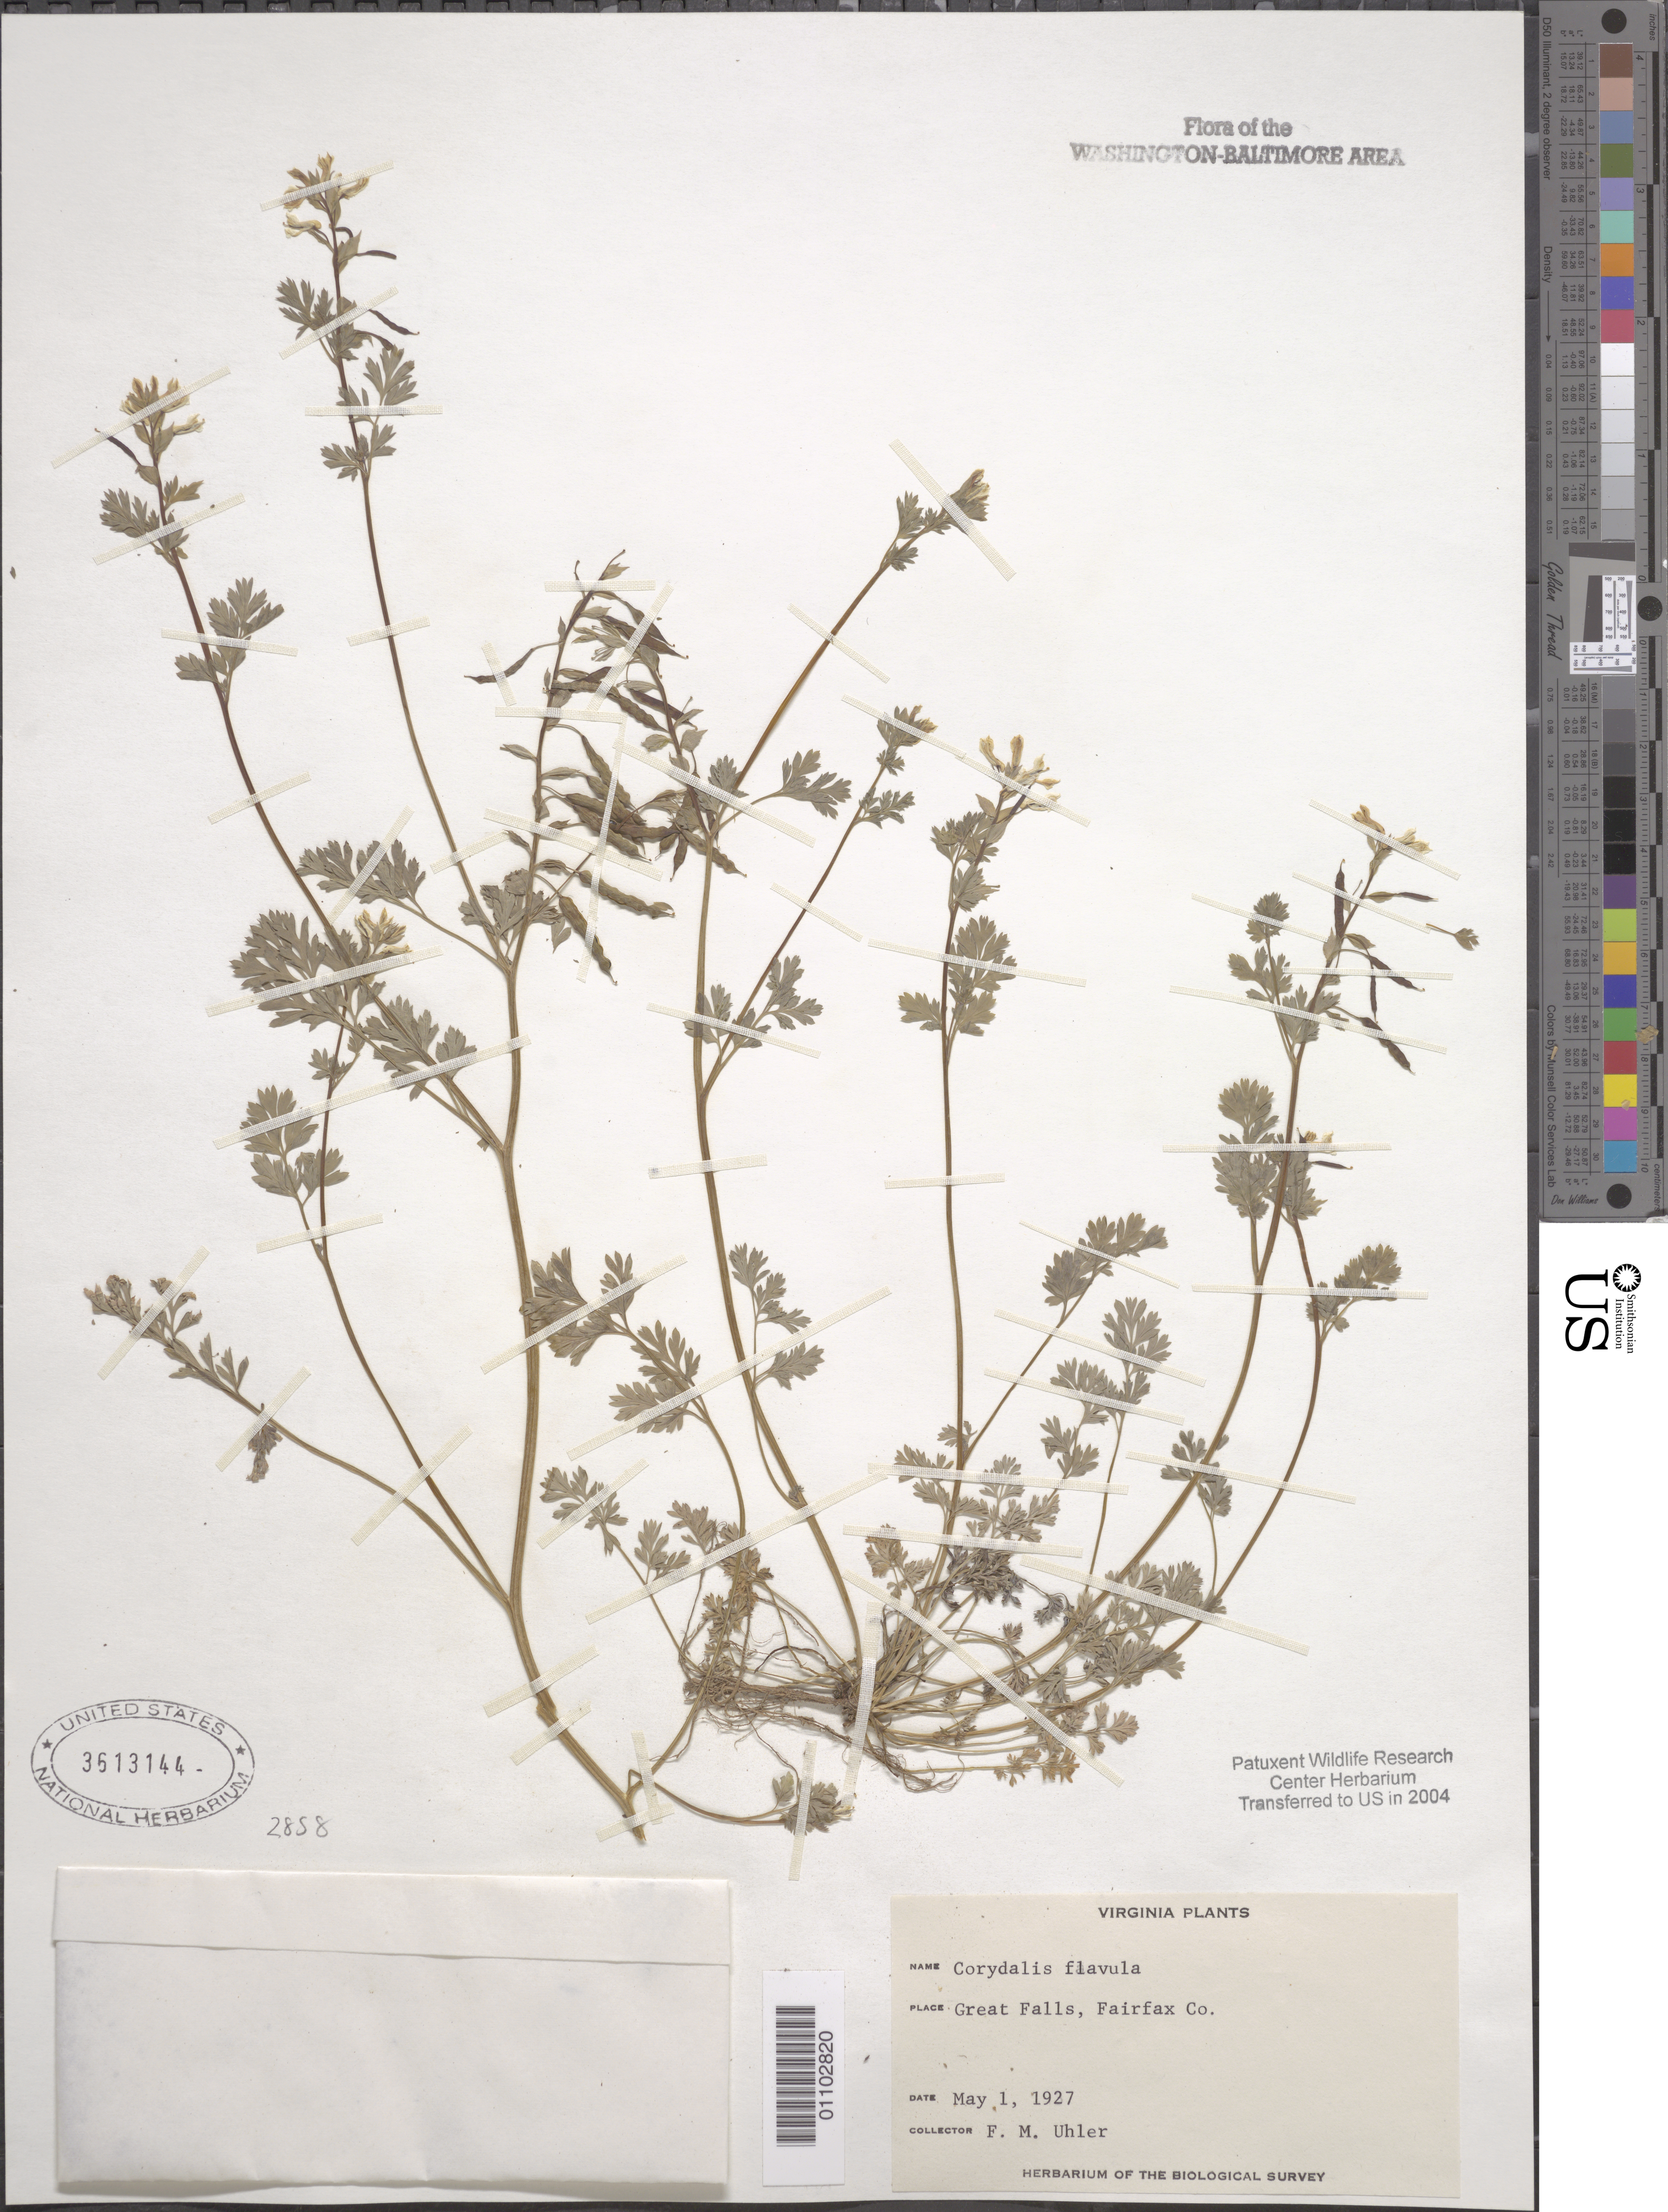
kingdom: Plantae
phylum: Tracheophyta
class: Magnoliopsida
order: Ranunculales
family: Papaveraceae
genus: Corydalis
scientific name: Corydalis flavula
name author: (Raf.) DC.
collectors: F. Uhler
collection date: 1927-05-01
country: United States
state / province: Virginia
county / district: Fairfax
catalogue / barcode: US 3613144